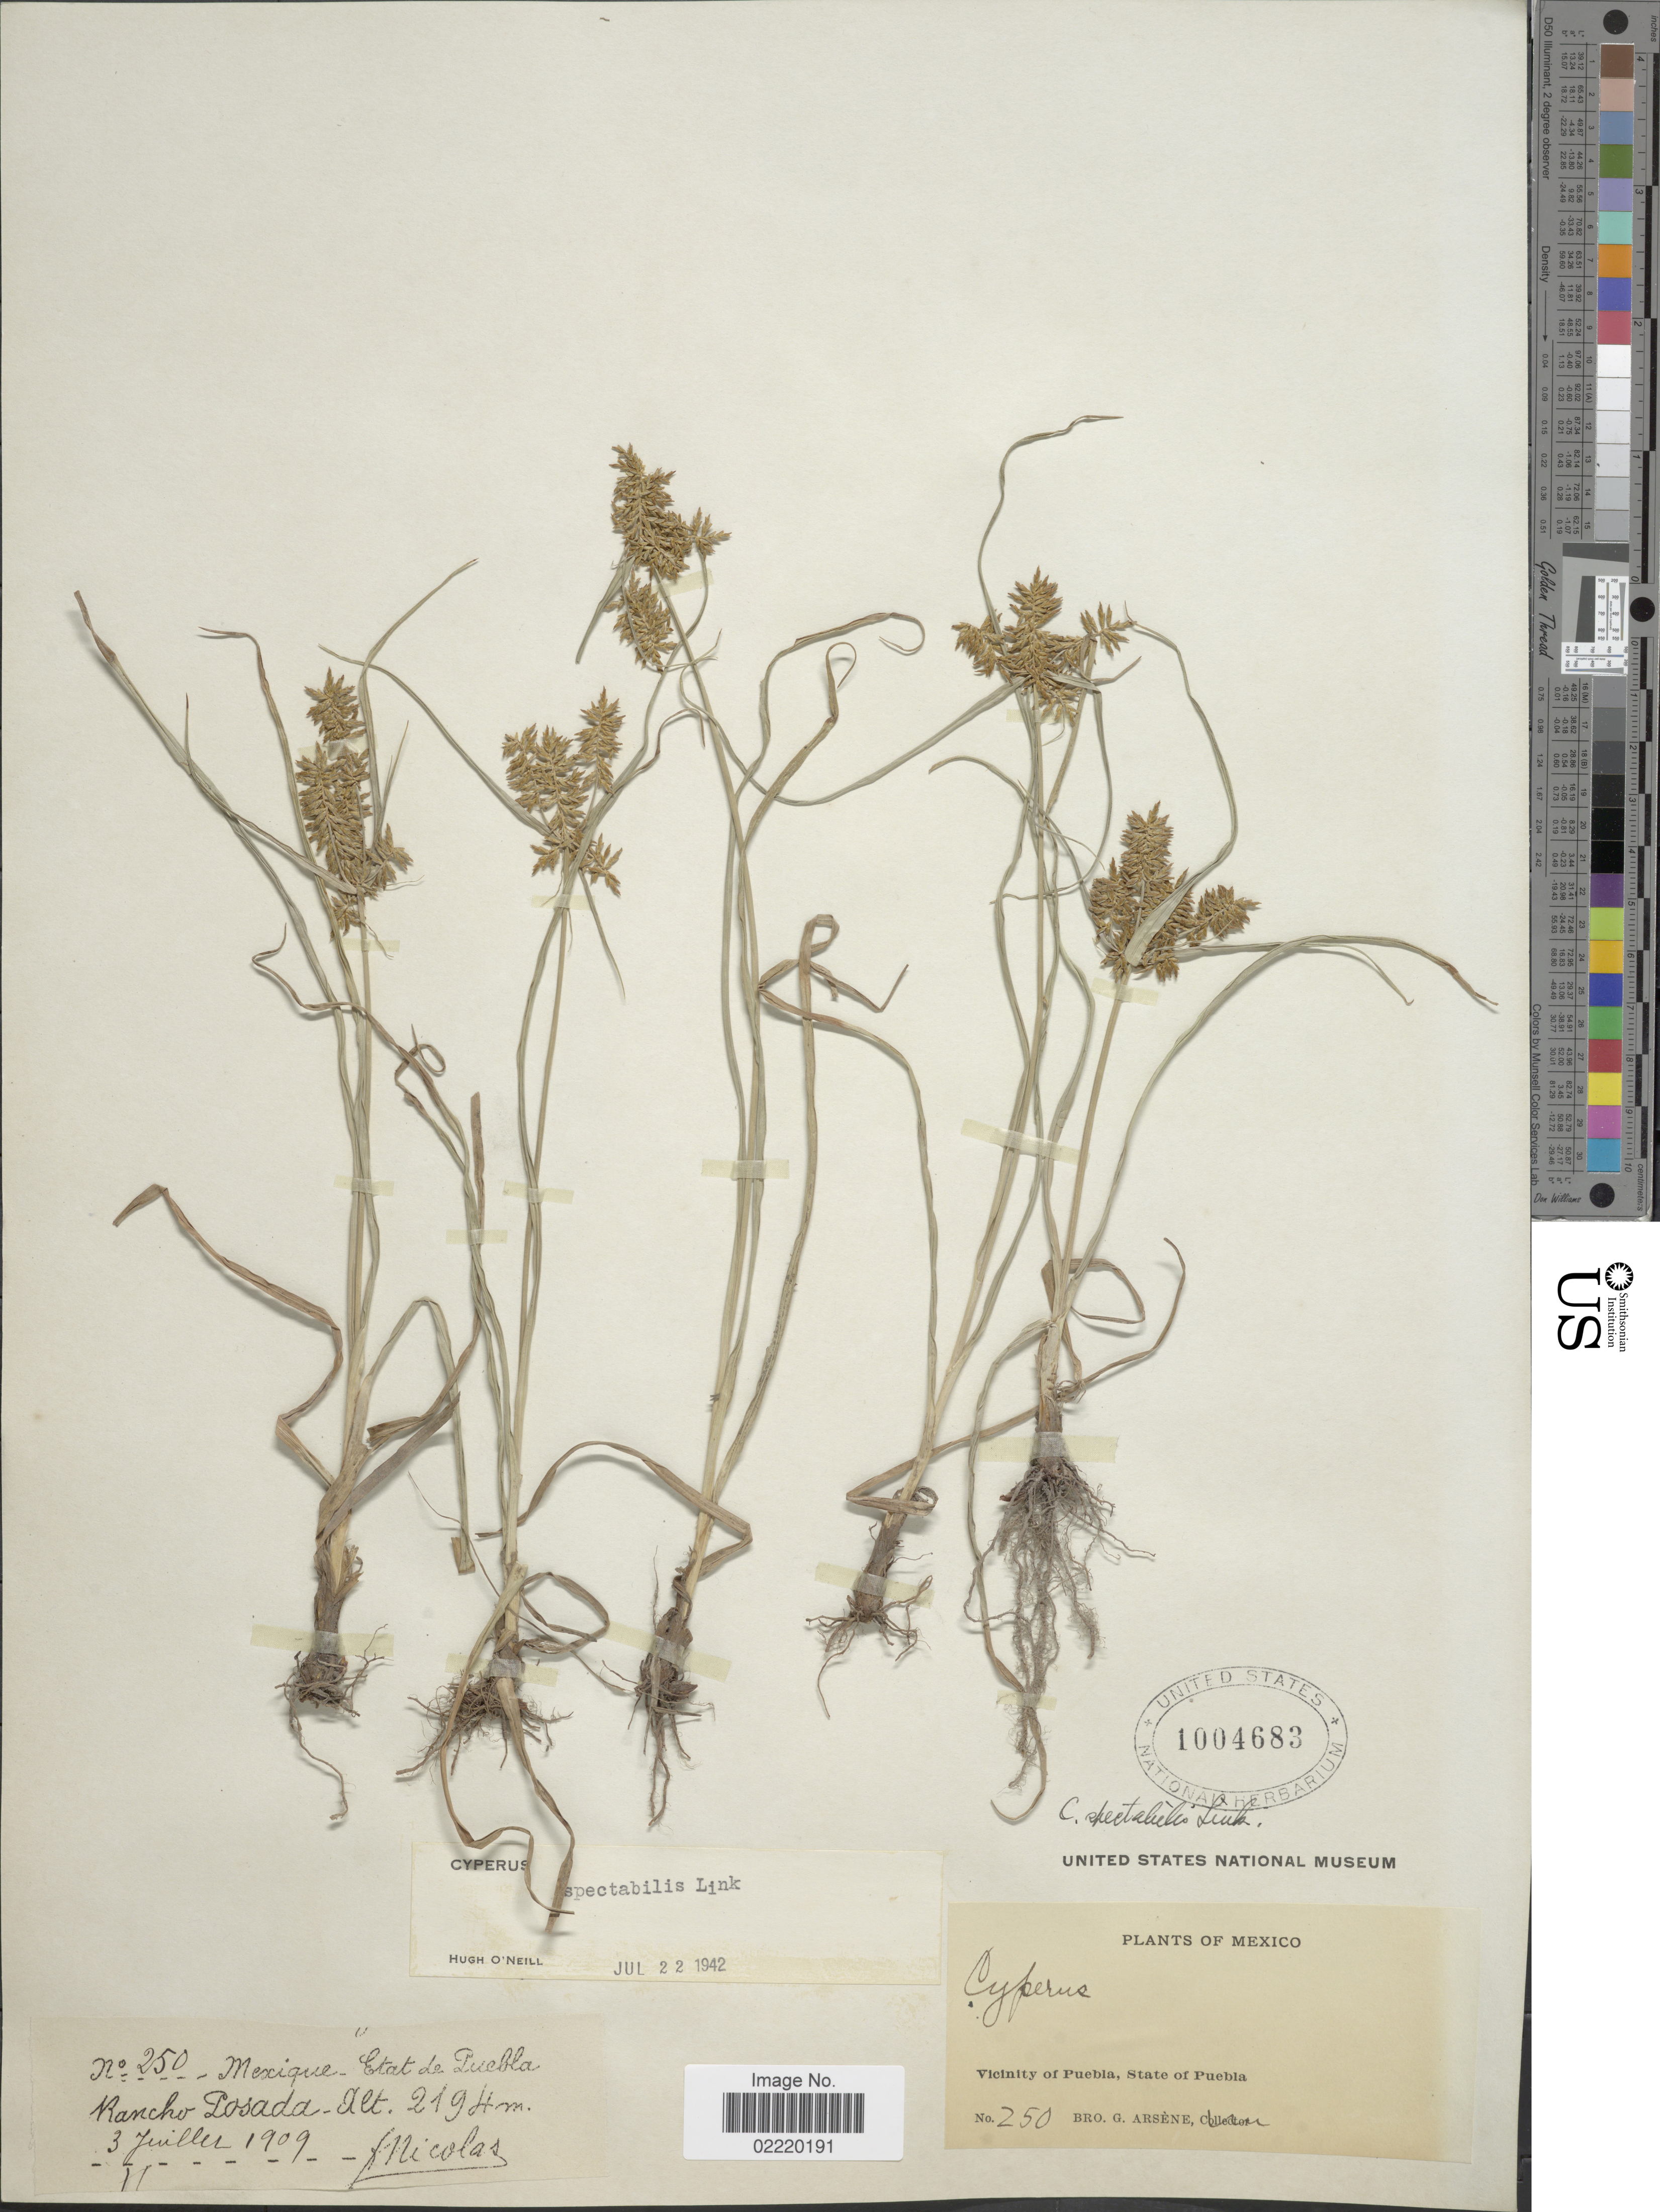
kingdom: Plantae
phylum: Tracheophyta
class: Liliopsida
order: Poales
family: Cyperaceae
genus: Cyperus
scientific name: Cyperus spectabilis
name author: Link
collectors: F. Nicolas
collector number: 250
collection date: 1909-07-03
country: Mexico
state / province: Puebla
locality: Vicinity of Puebla, Rancho Posada, etat de Puebla.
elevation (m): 2194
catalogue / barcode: US 1004683